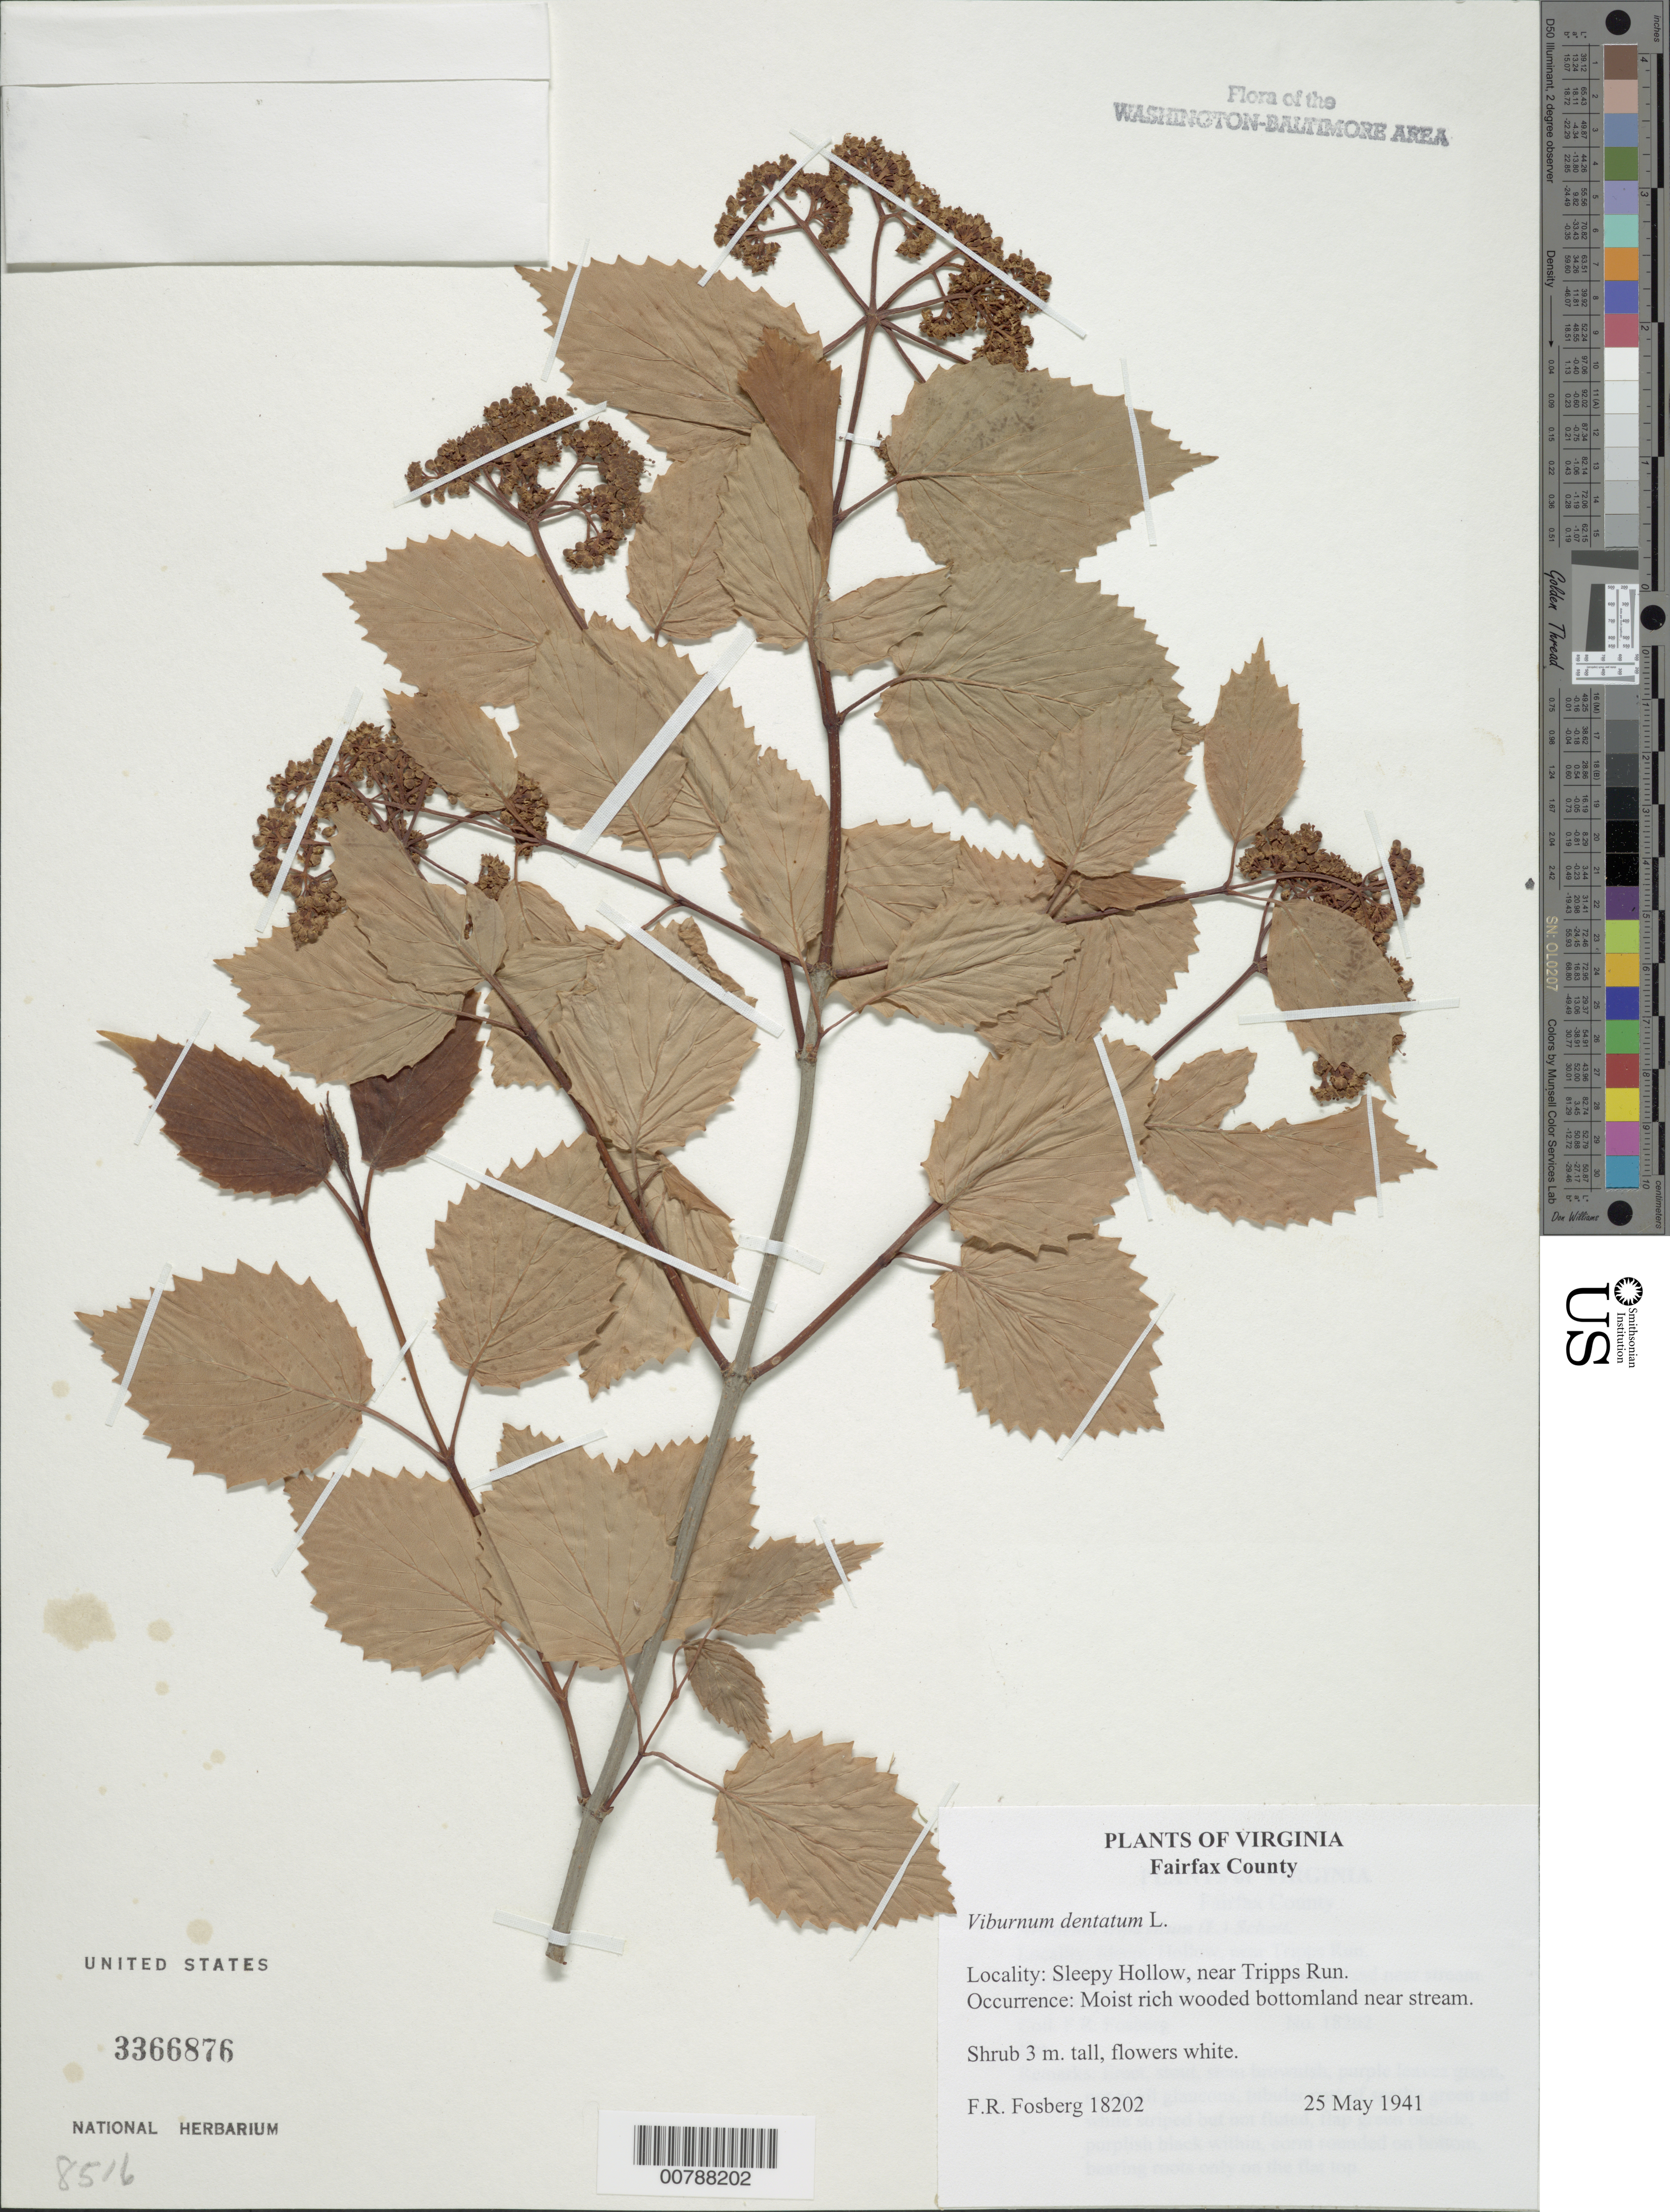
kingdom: Plantae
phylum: Tracheophyta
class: Magnoliopsida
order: Dipsacales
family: Viburnaceae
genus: Viburnum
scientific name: Viburnum dentatum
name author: L.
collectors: F. R. Fosberg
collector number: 18202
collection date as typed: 25 May 1941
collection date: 1941-05-25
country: United States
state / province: Virginia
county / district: Fairfax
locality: Sleepy Hollow, near Tripps Run.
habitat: Moist rich wooded bottomland near stream.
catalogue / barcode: US 3366876